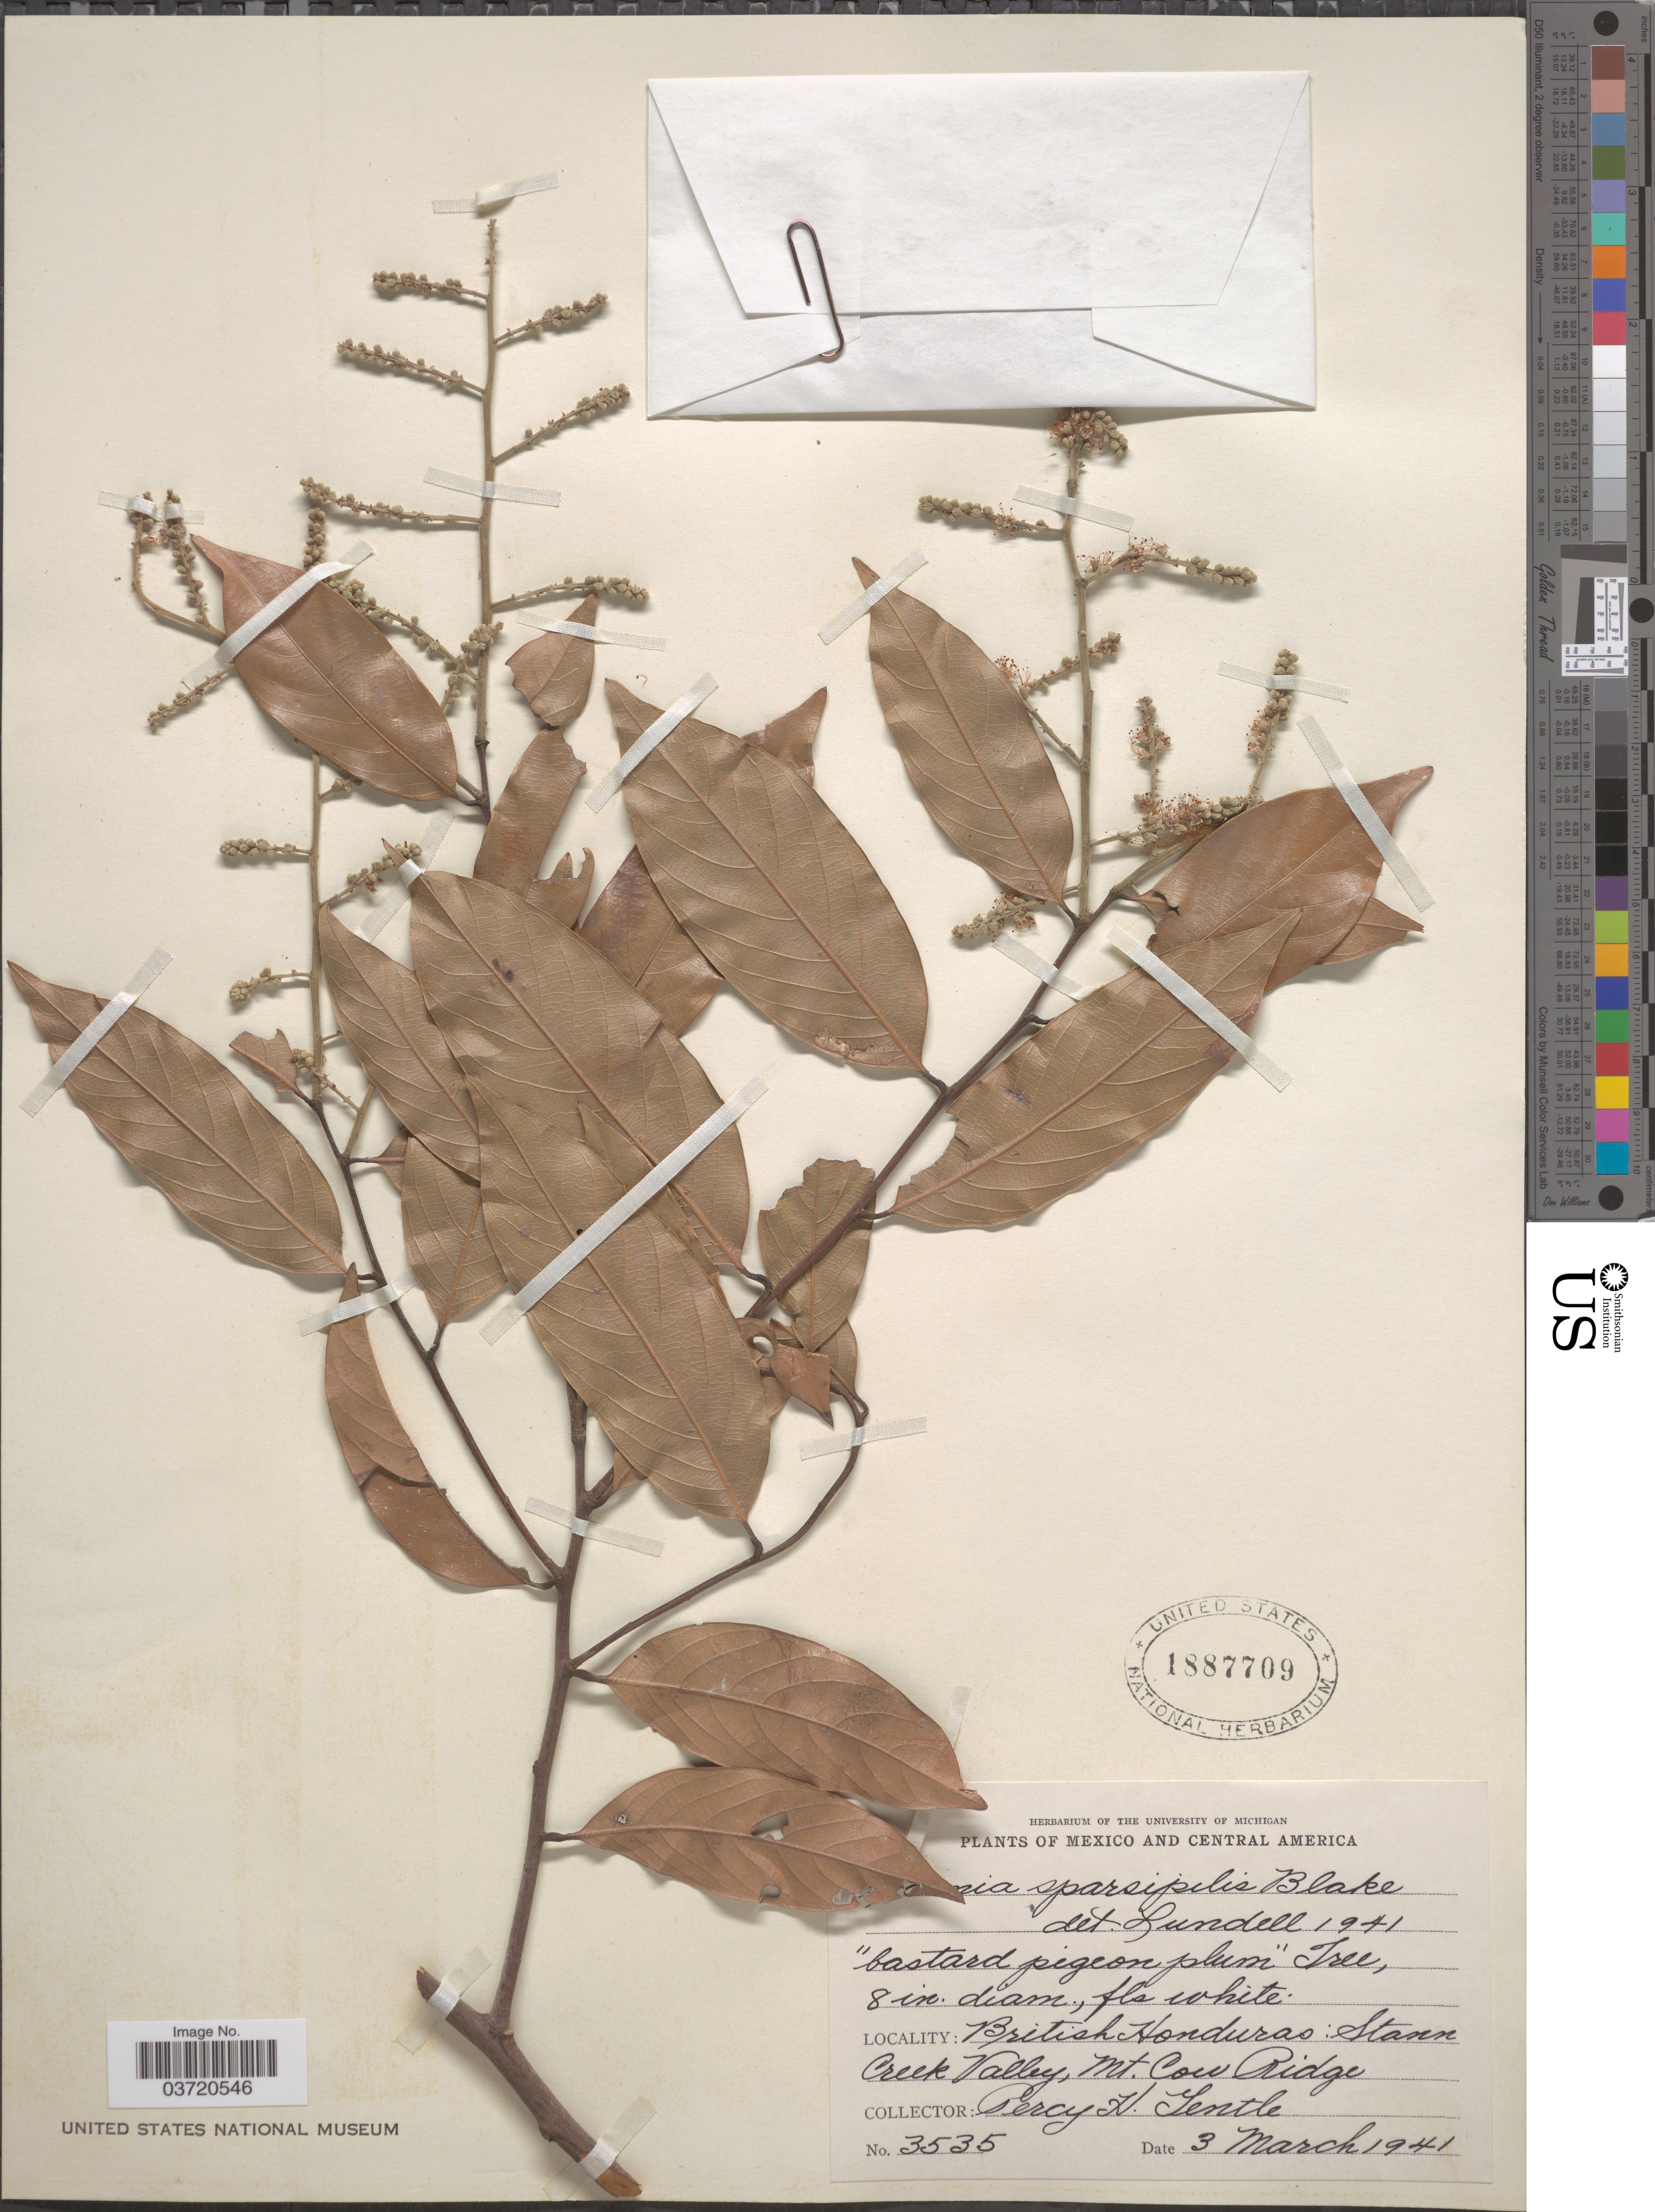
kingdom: Plantae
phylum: Tracheophyta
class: Magnoliopsida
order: Malpighiales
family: Chrysobalanaceae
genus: Leptobalanus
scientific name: Leptobalanus sparsipilis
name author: (S.F. Blake) Sothers & Prance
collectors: P. H. Gentle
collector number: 3535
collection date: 1941-03-03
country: Belize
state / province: Stann Creek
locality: British Honduras: Stann Creek Valley, Mt. Cow Ridge.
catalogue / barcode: US 1887709